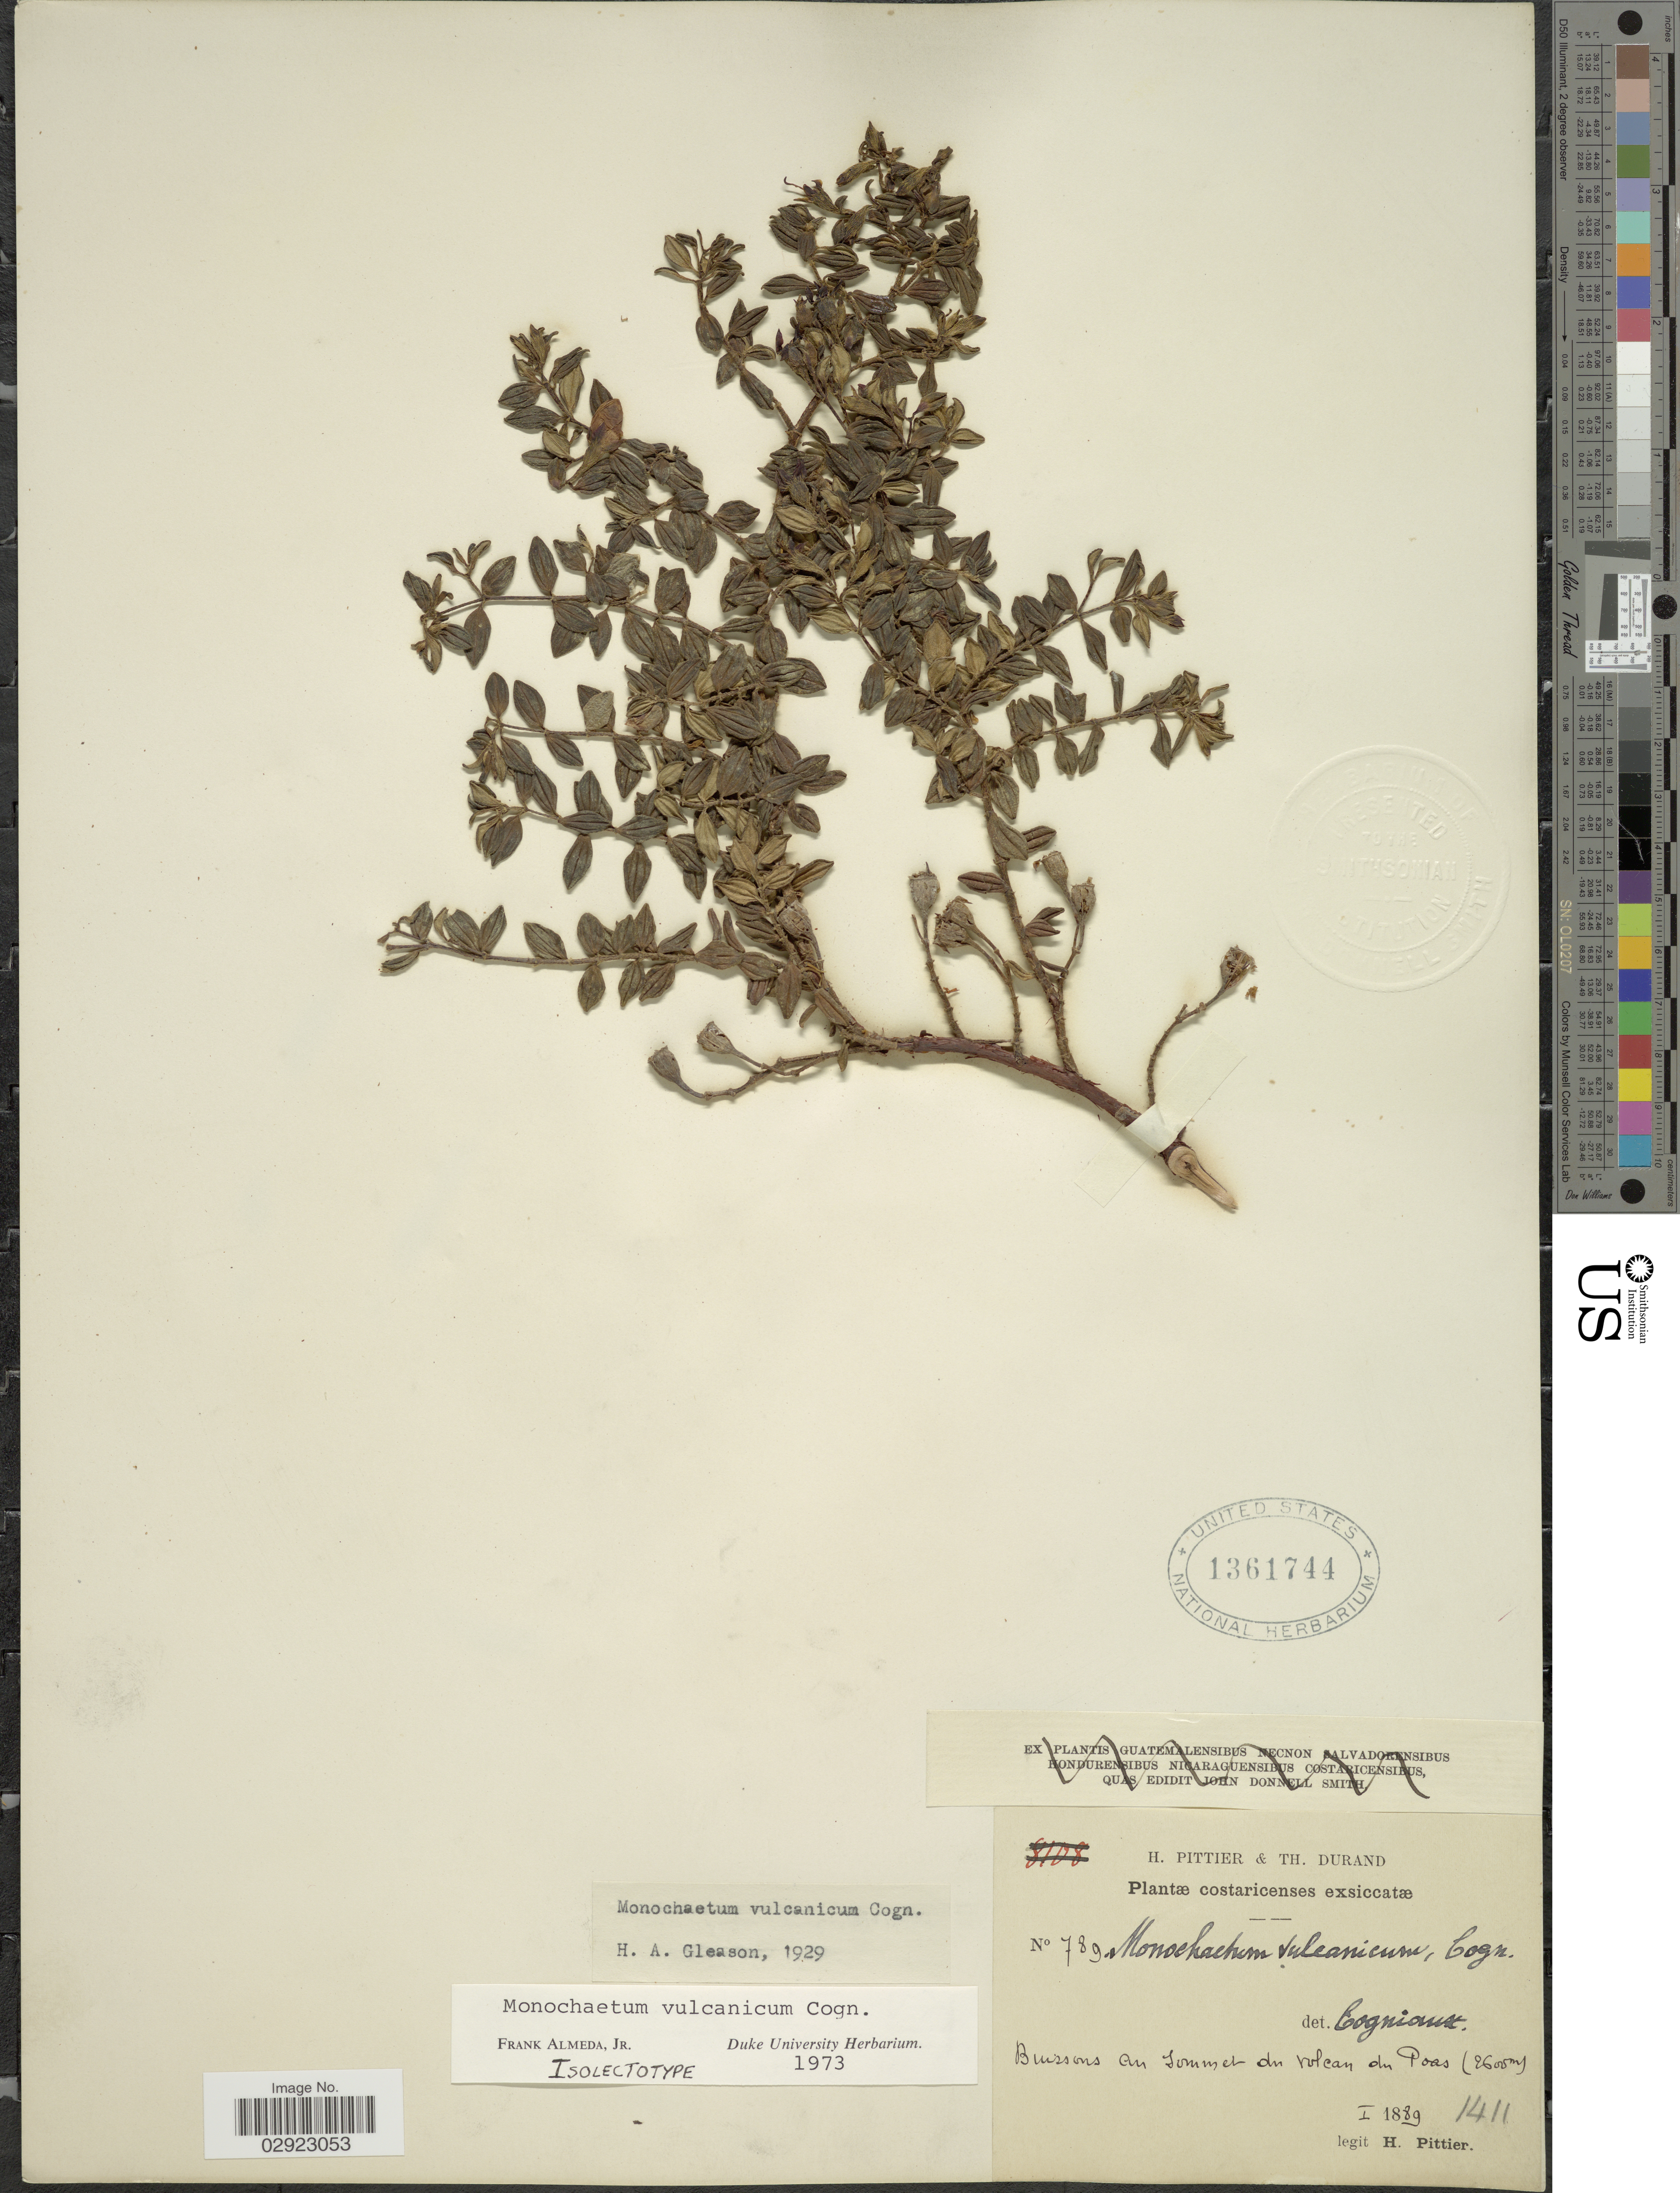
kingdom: Plantae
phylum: Tracheophyta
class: Magnoliopsida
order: Myrtales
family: Melastomataceae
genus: Monochaetum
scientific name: Monochaetum vulcanicum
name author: Cogn.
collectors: H. F. Pittier & T. Durand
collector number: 789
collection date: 1889-01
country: Costa Rica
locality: Buissons au Sommet du Volcan du Poas.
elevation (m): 2600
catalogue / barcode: US 1361744